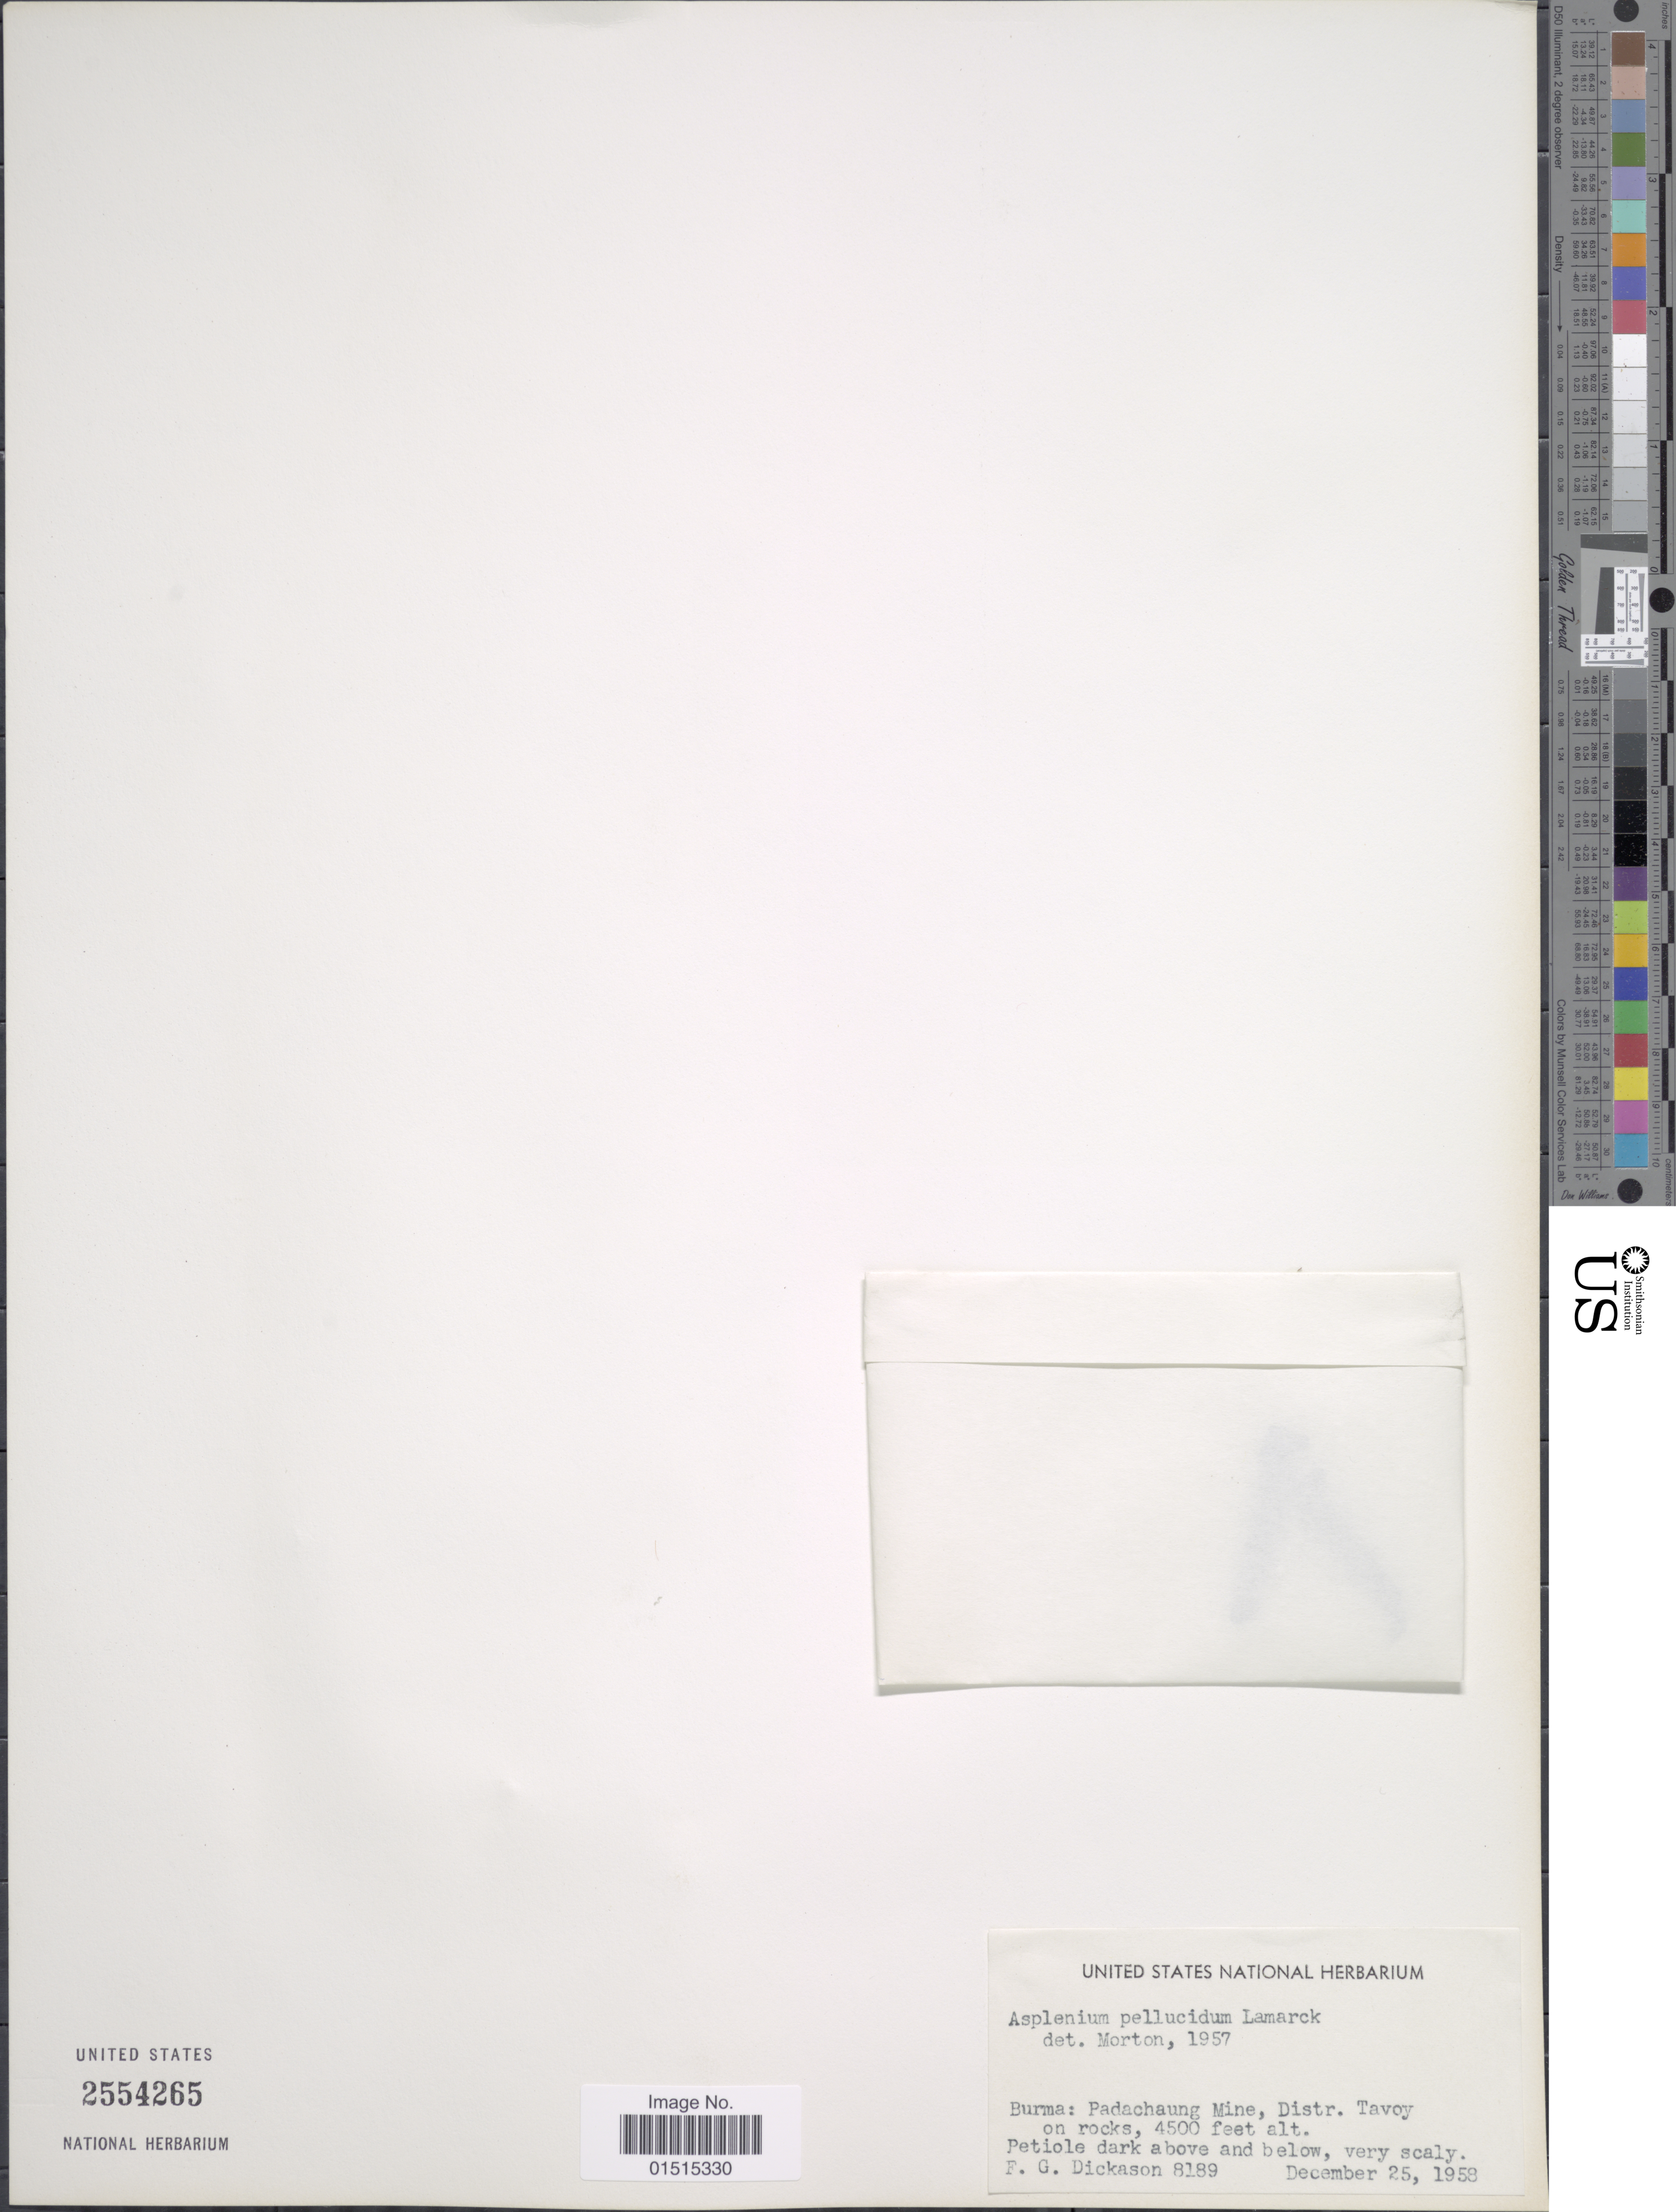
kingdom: Plantae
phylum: Tracheophyta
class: Polypodiopsida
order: Polypodiales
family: Aspleniaceae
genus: Asplenium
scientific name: Asplenium pellucidum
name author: Lam.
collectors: F. Dickason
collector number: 8189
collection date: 1958-12-25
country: Myanmar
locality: Burma: Padachaung Mine, Distr. Tavoy on rocks, Petiole dark above and below, very scaly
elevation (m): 1372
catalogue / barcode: US 2554265